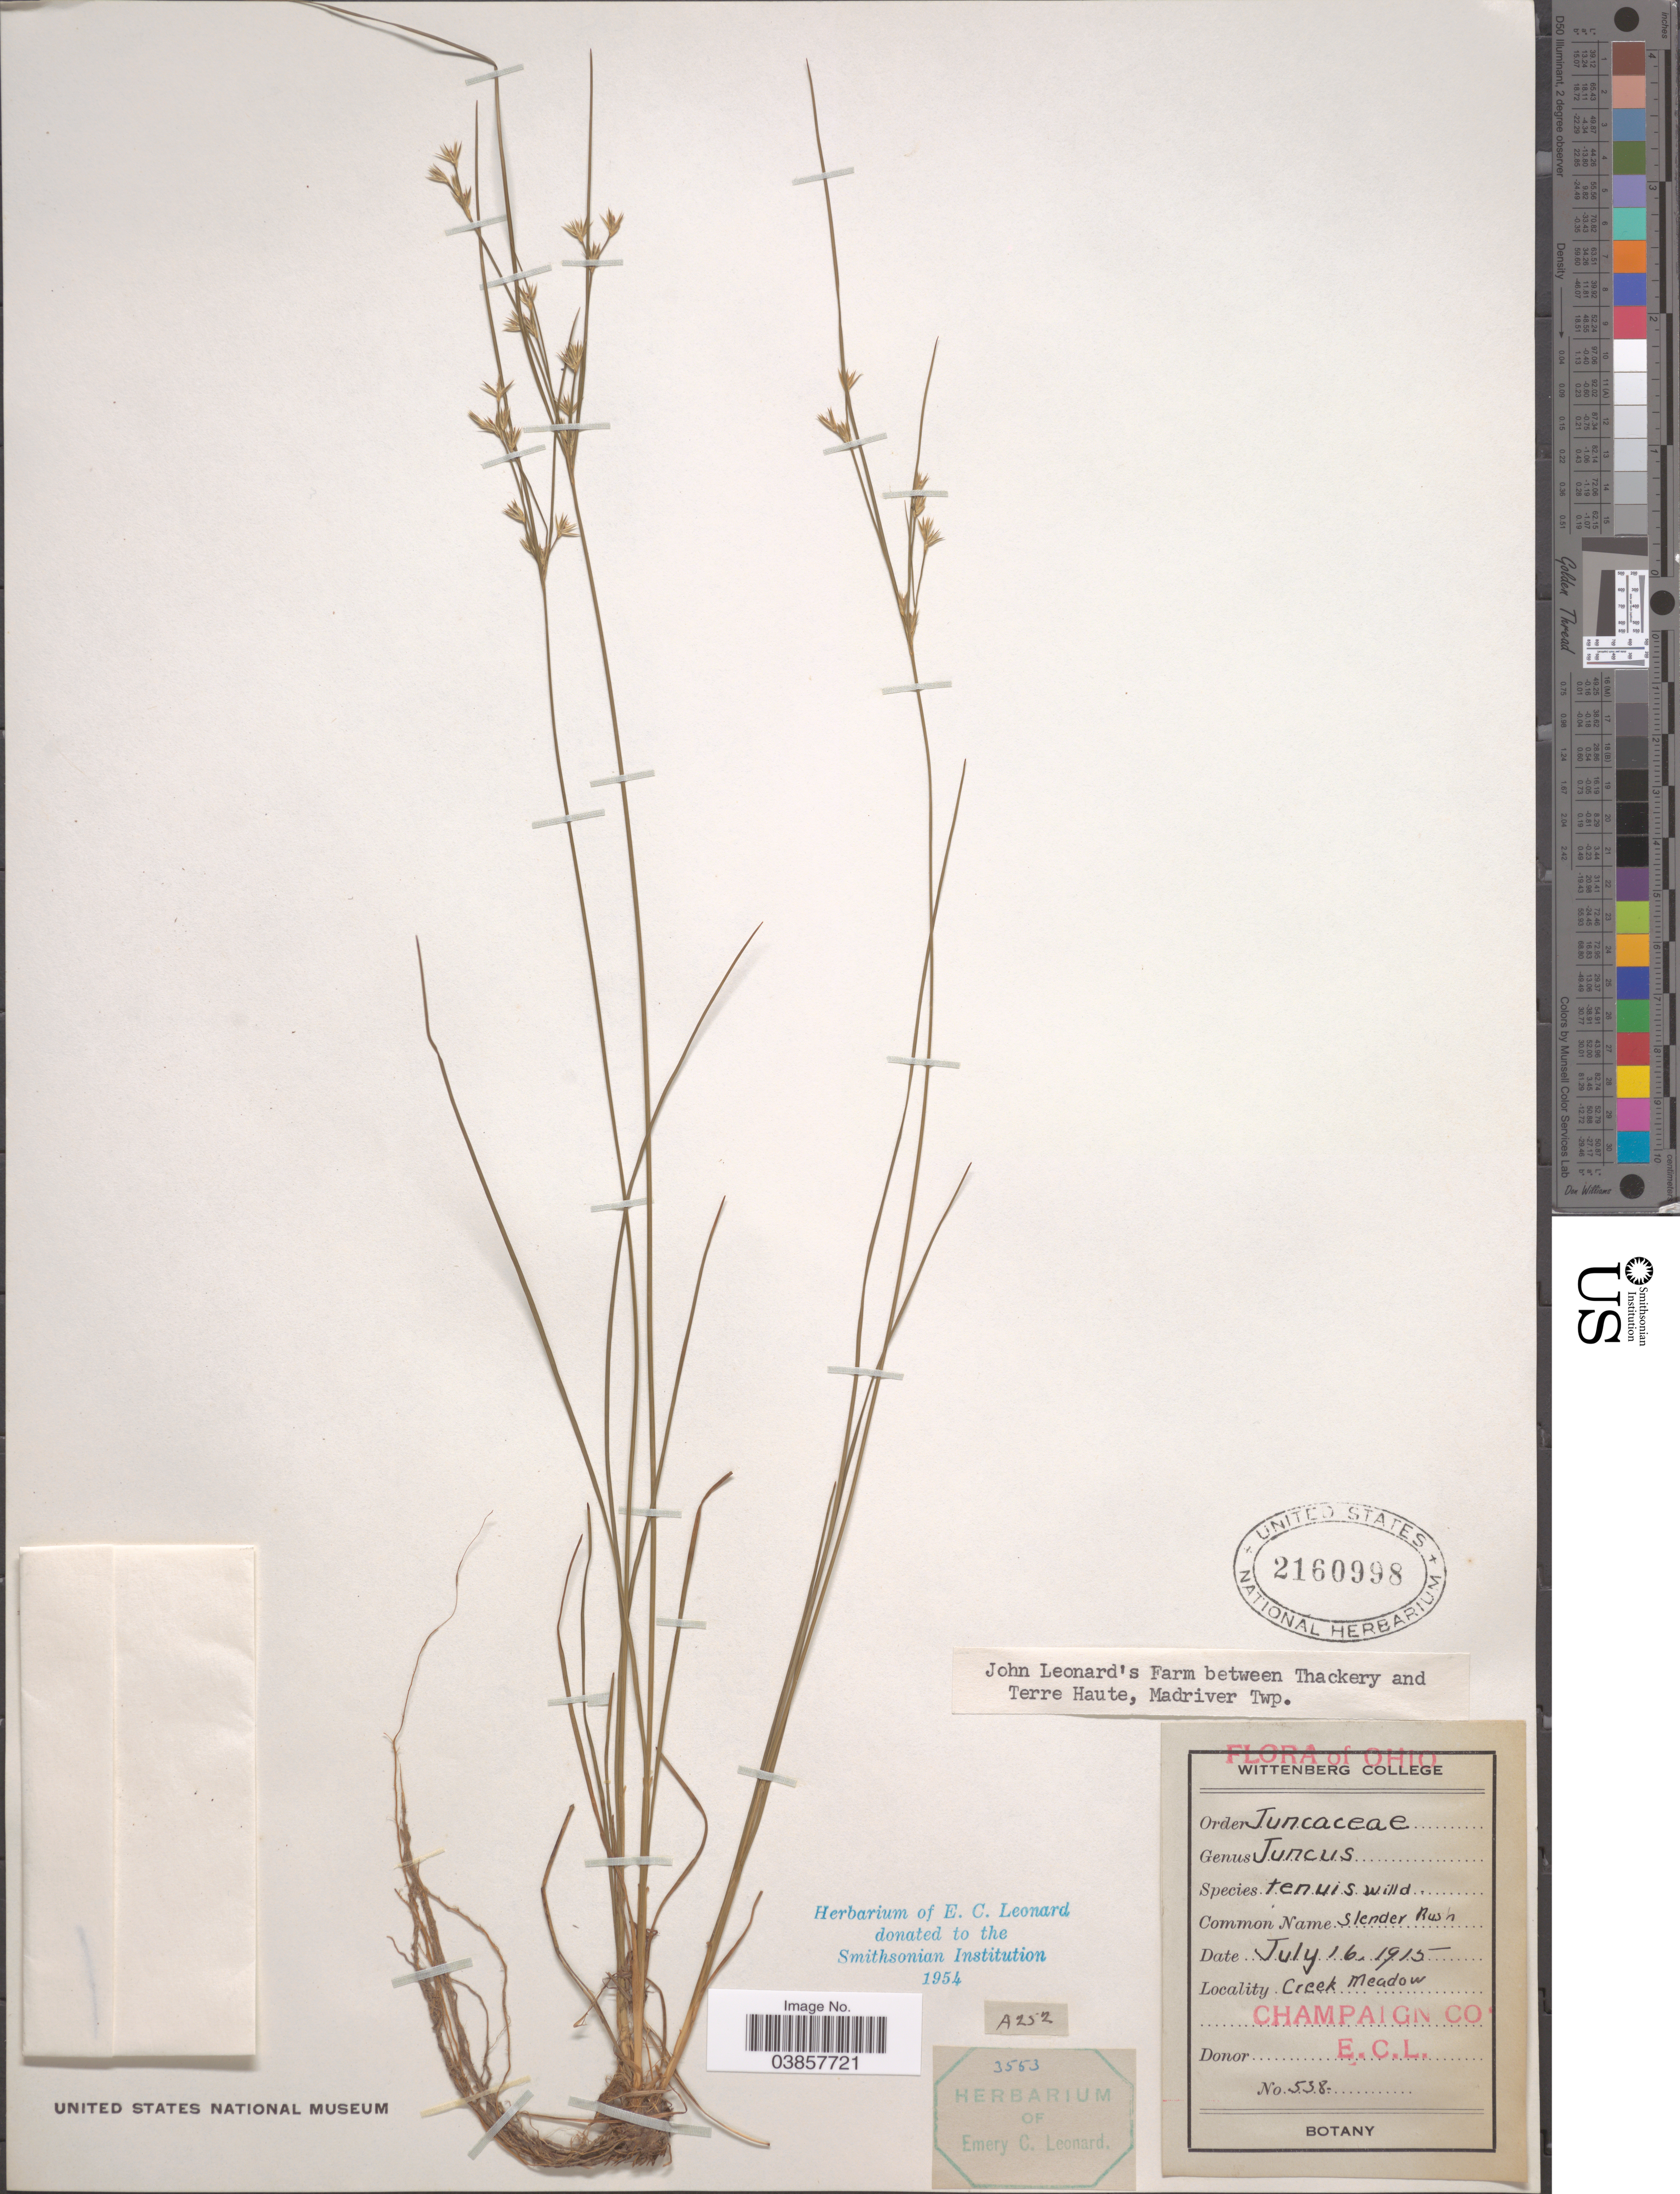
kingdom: Plantae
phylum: Tracheophyta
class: Liliopsida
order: Poales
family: Juncaceae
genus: Juncus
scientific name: Juncus tenuis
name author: Willd.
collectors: E. C. Leonard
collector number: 538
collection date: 1915-07-16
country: United States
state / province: Ohio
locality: Creek Meadow. Champaign Co. John leonard's Farm between Thackery and Terre Haute, Madriver Twp.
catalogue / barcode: US 2160998